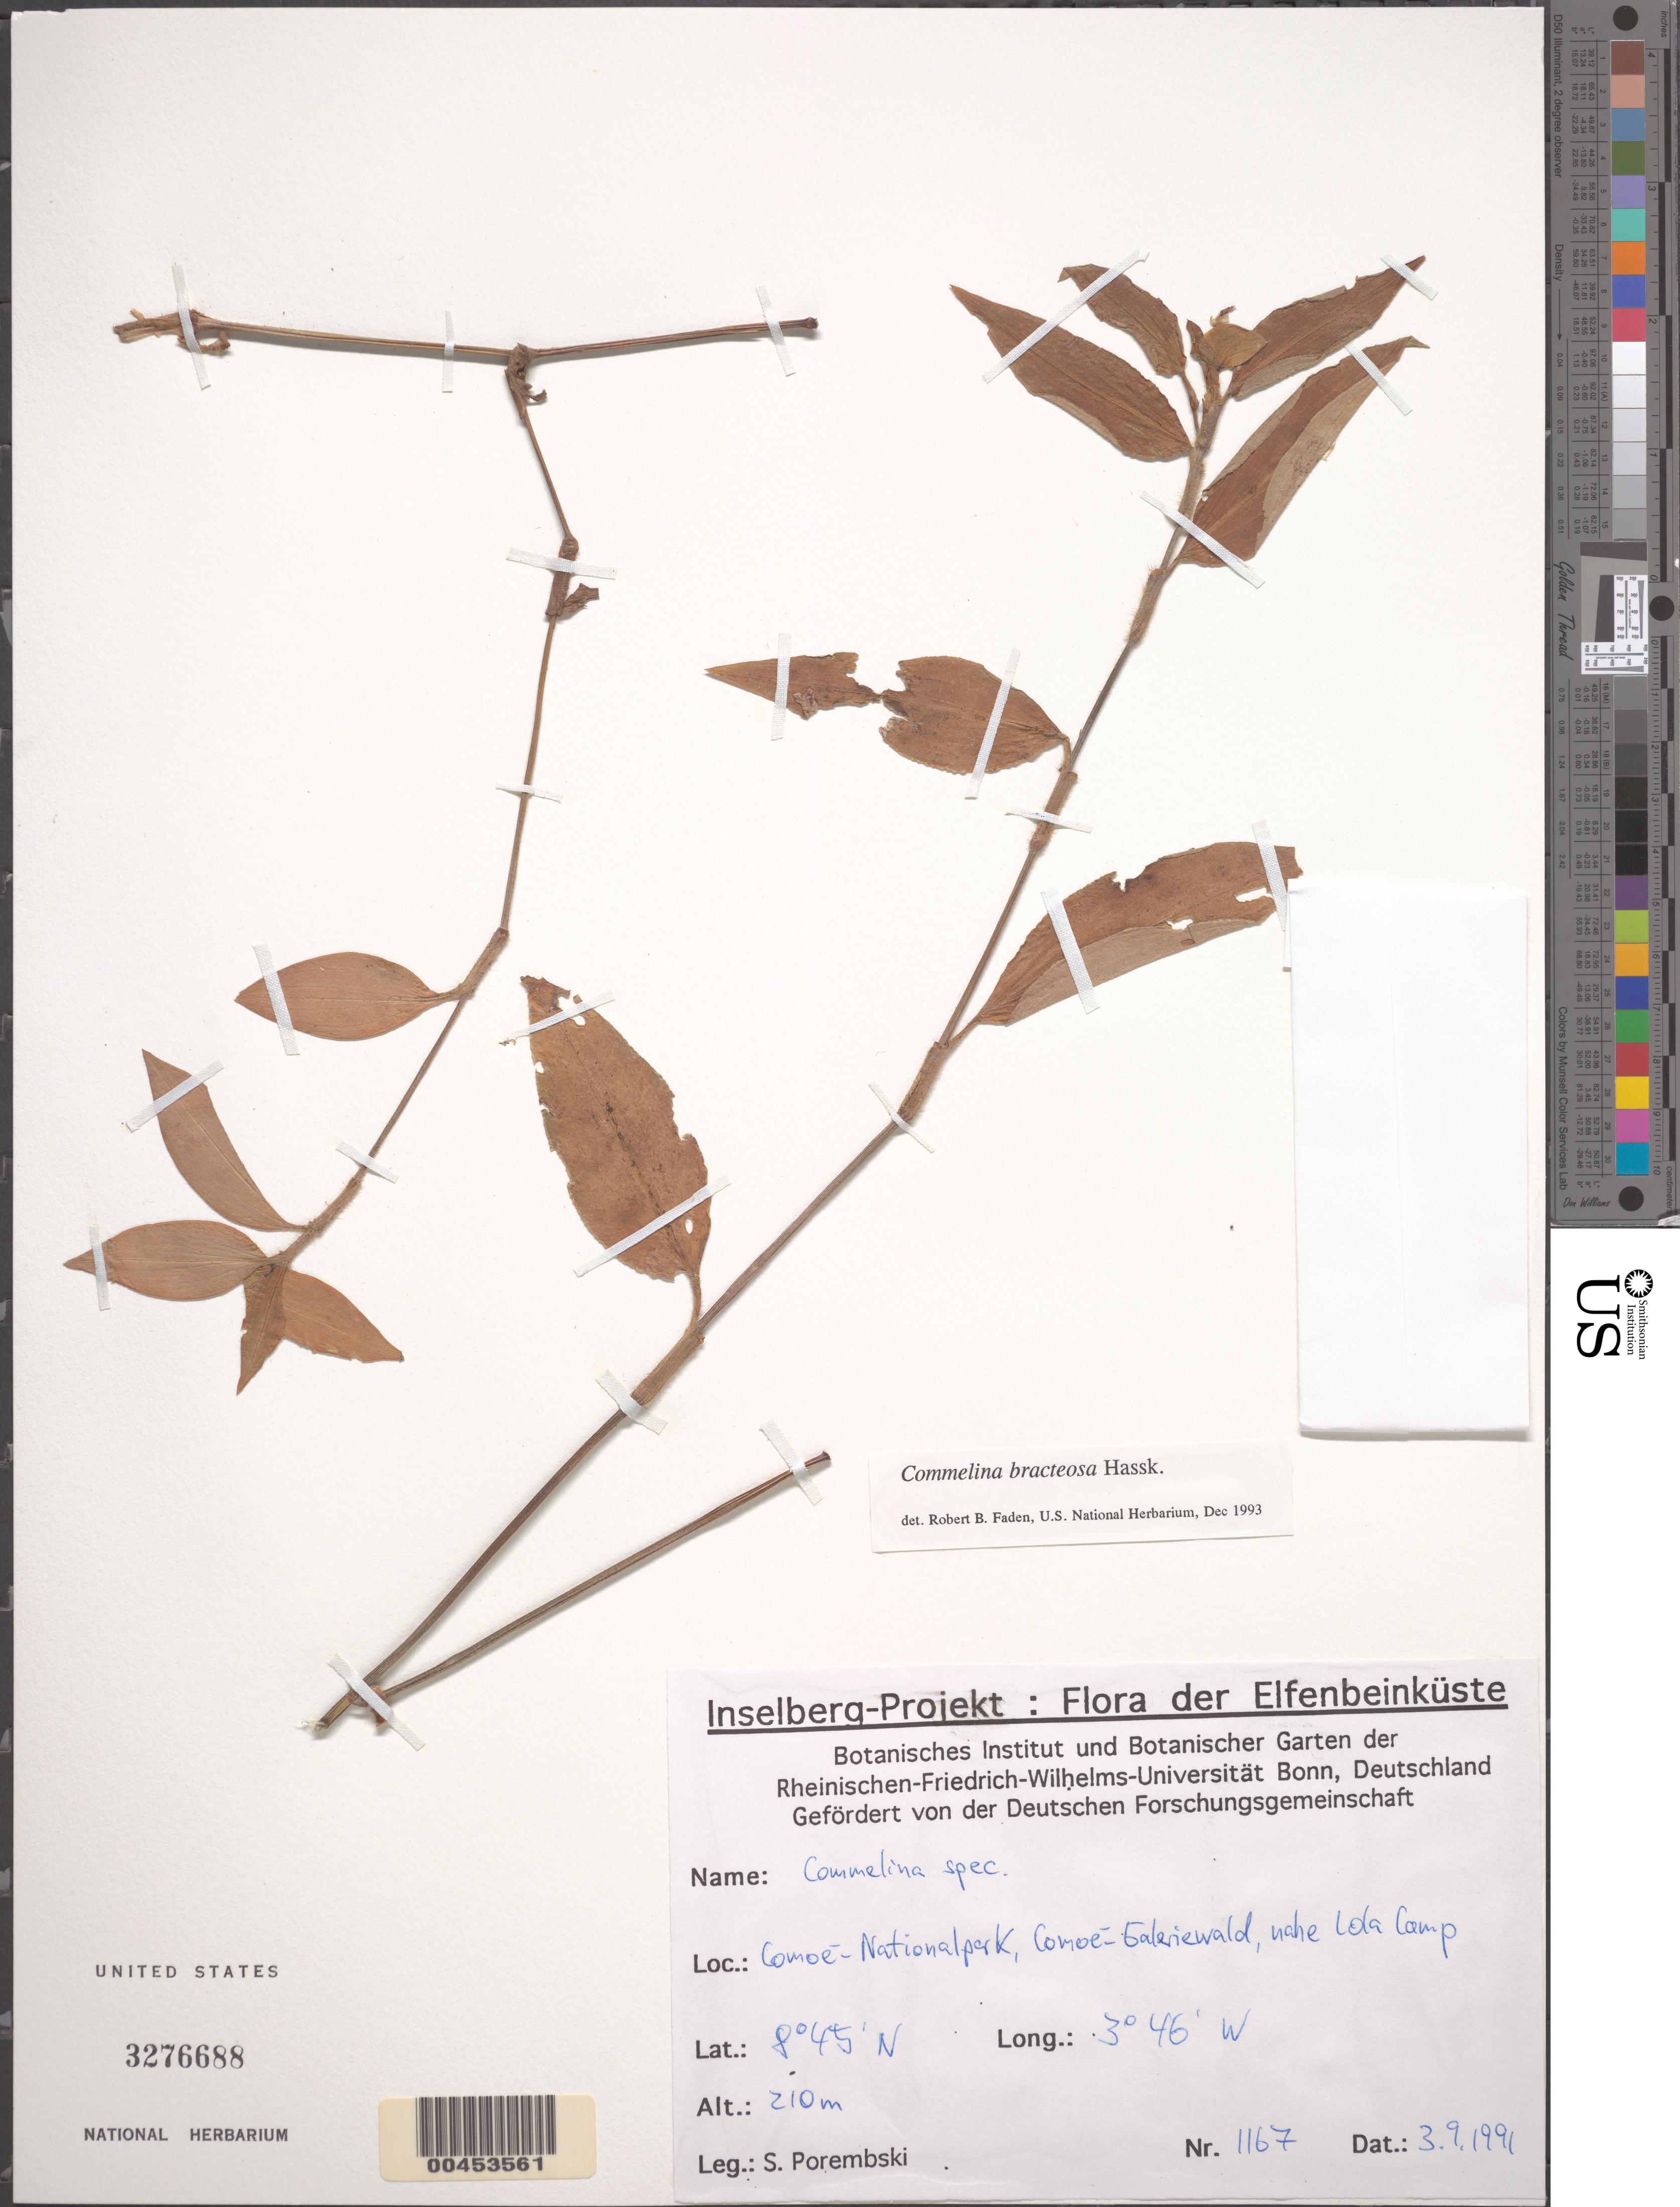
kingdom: Plantae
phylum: Tracheophyta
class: Liliopsida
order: Commelinales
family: Commelinaceae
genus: Commelina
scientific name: Commelina bracteosa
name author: Hassk.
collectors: S. Porembski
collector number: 1167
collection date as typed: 03 Sep 1991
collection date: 1991-09-03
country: Ivory Coast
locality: Comoe National Park, comoe galeriewald [comoe gallery Forest], near lola camp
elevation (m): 210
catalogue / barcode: US 3276688